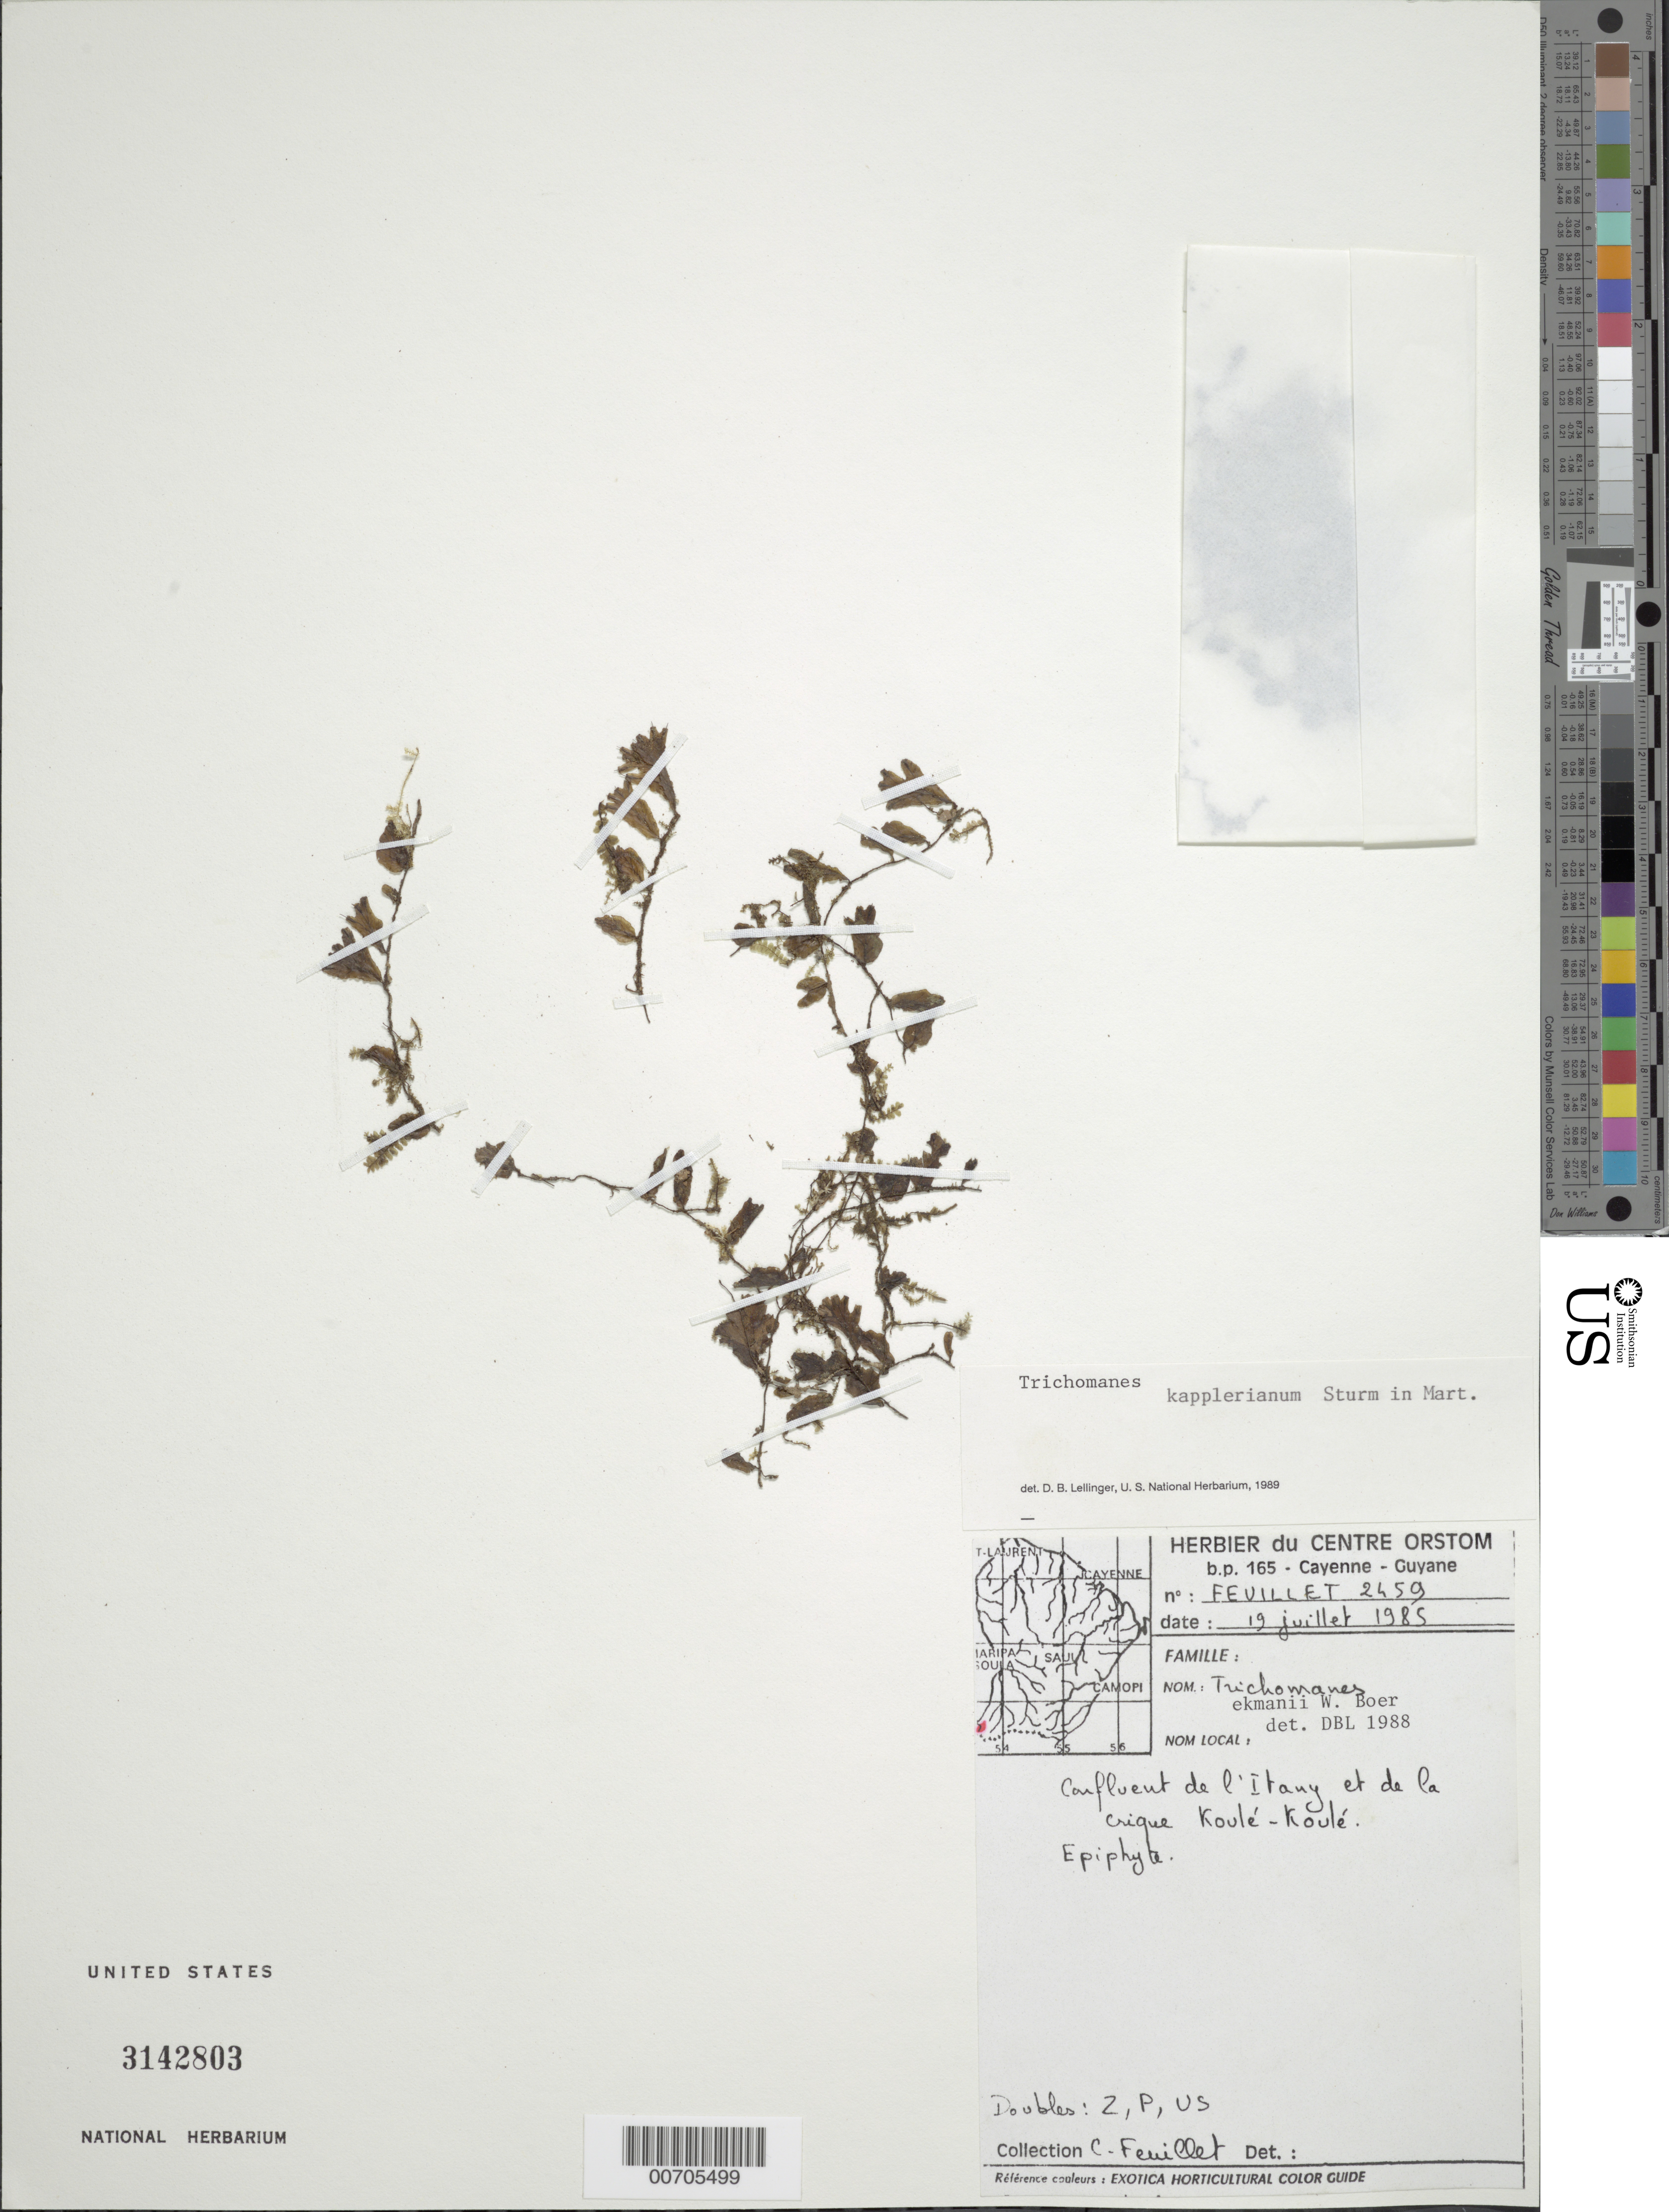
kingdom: Plantae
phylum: Tracheophyta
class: Polypodiopsida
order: Hymenophyllales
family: Hymenophyllaceae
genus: Didymoglossum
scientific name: Didymoglossum kapplerianum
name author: (Sturm) Ebihara & Dubuisson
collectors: C. Feuillet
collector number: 2459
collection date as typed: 19-Jul-85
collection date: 1985-07-19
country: French Guiana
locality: Rivière Itany, confluent avec de la crique Koulé-Koulé, Monts Tumuc-Humac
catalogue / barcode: US 3142803